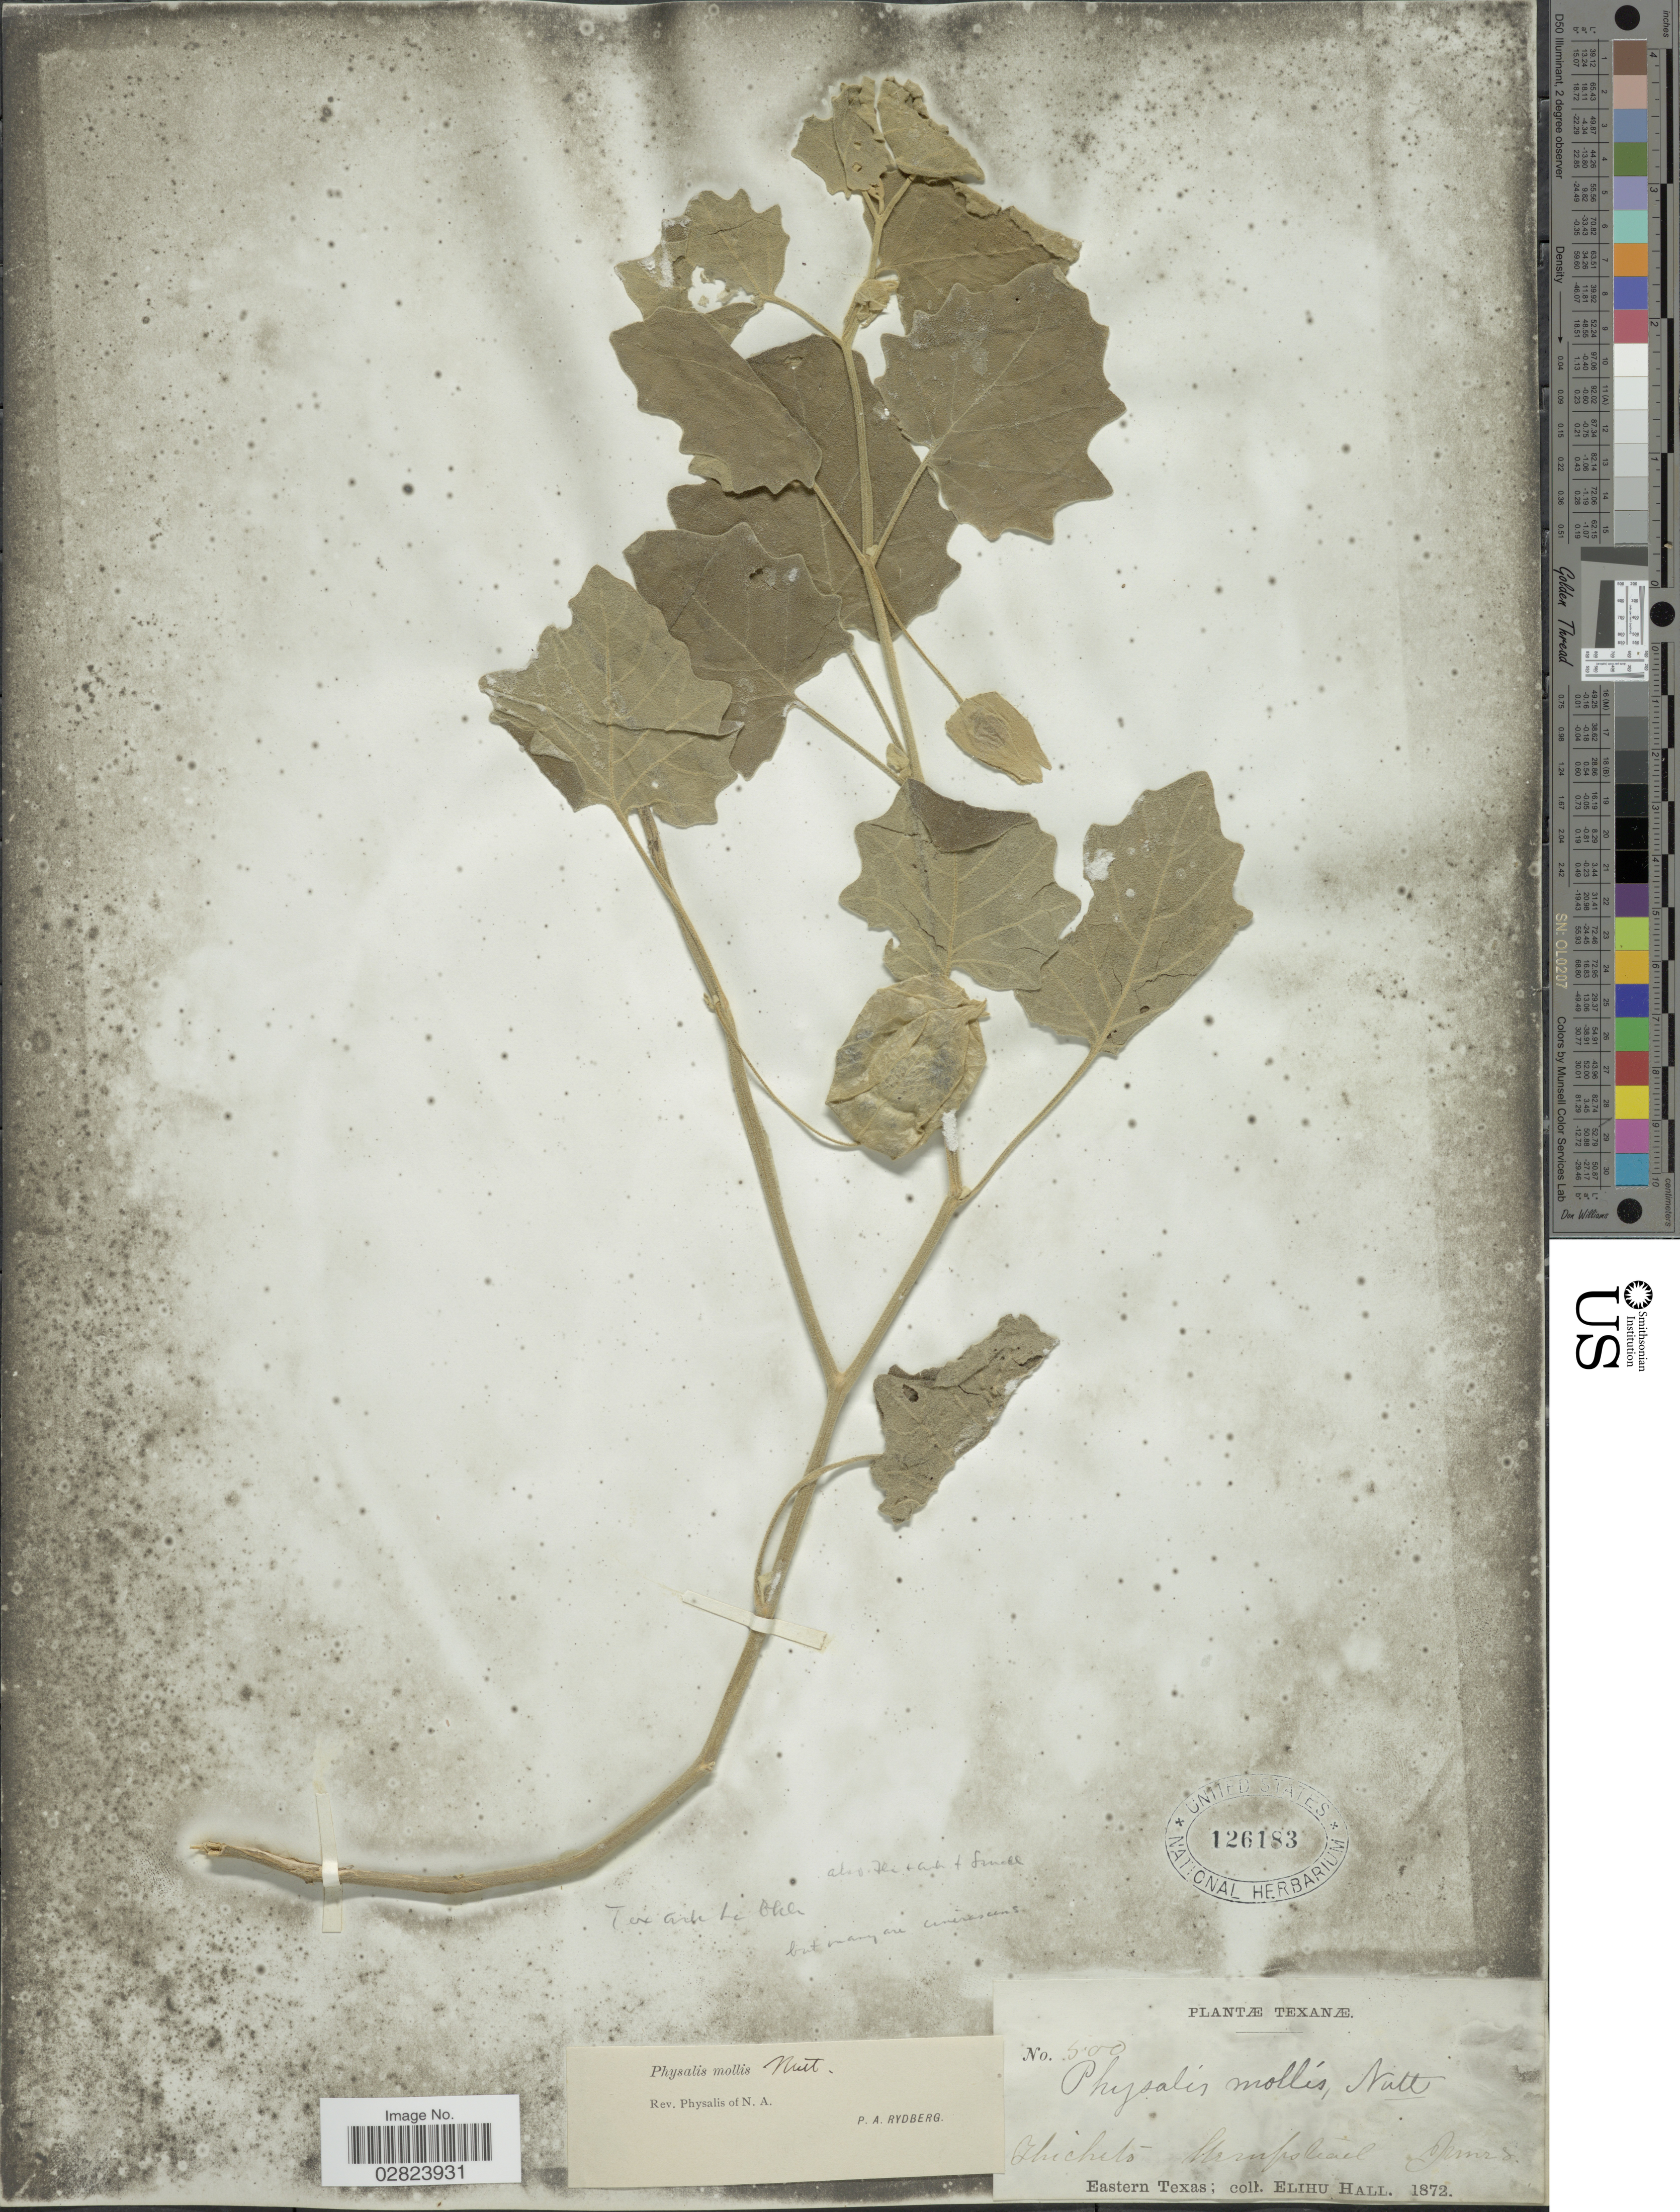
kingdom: Plantae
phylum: Tracheophyta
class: Magnoliopsida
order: Solanales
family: Solanaceae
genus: Physalis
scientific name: Physalis mollis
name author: Nutt.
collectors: E. Hall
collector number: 500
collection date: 1872-06-08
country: United States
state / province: Texas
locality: Texanæ. Eastern Texas. Thickets Hempstead.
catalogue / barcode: US 126183